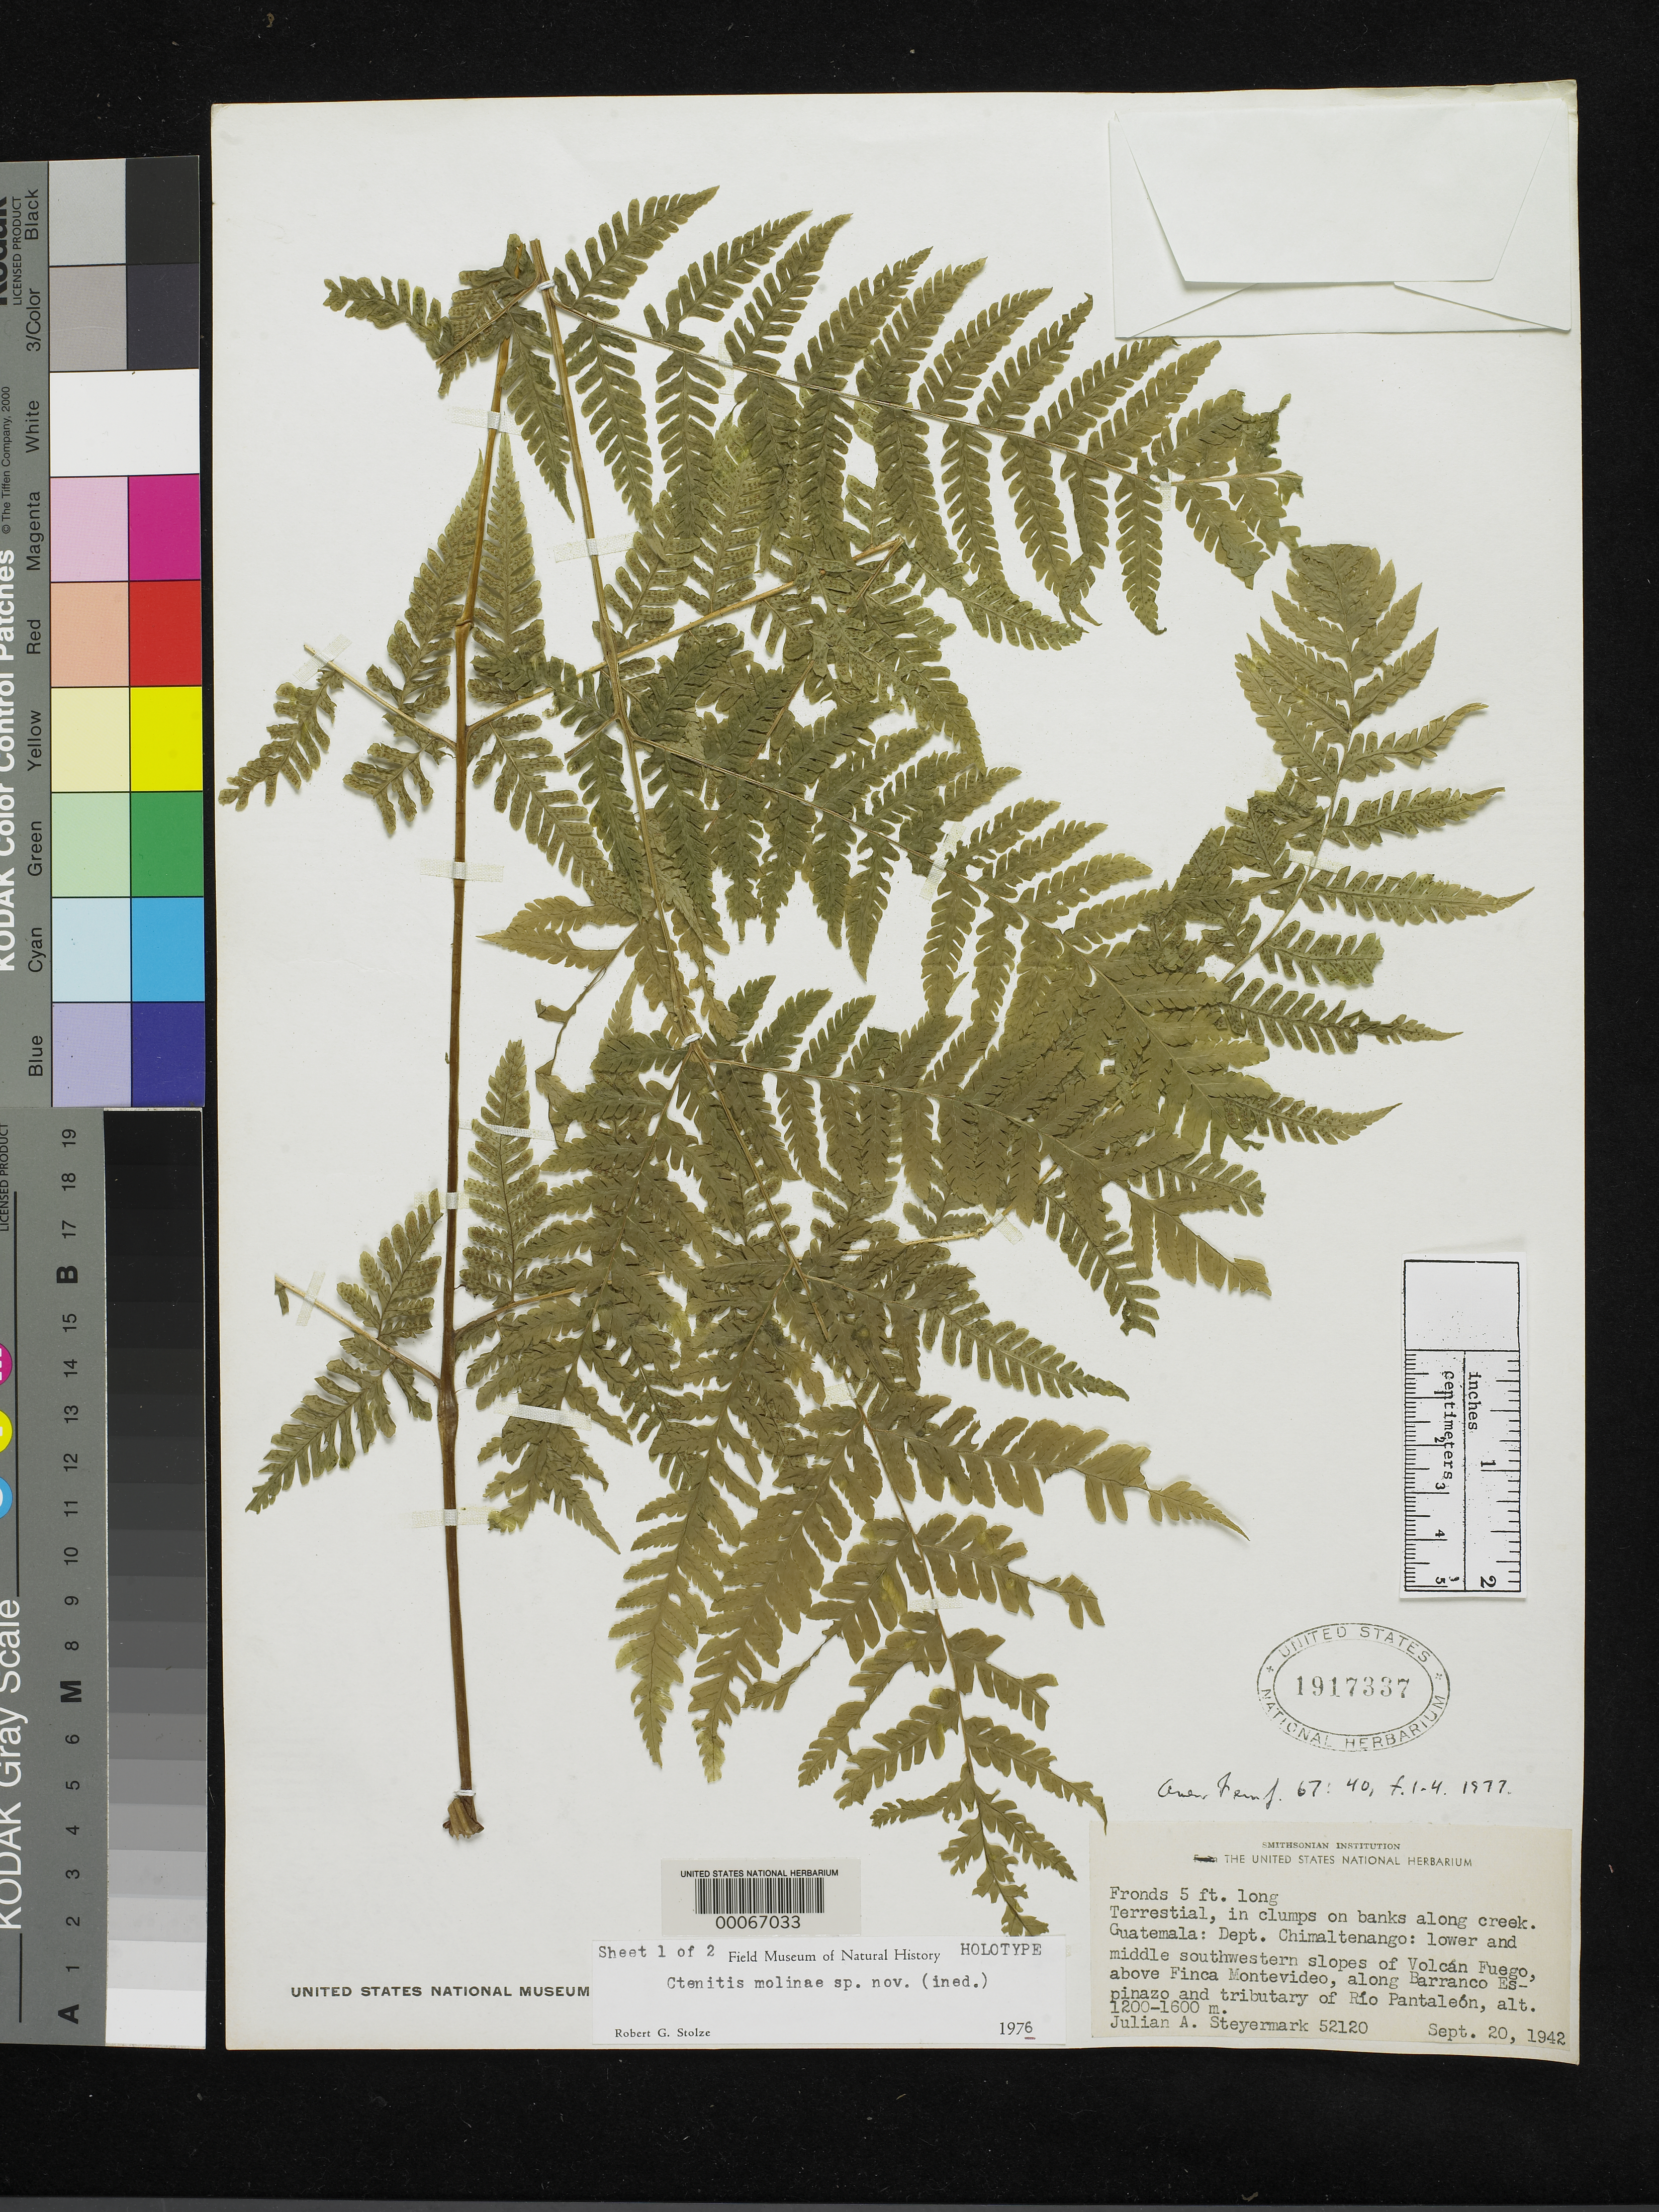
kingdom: Plantae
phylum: Tracheophyta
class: Polypodiopsida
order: Polypodiales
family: Dryopteridaceae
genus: Ctenitis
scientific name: Ctenitis molinae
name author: Stolze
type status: Holotype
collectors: J. Steyermark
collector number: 52120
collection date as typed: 20 Sep 1942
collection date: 1942-09-20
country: Guatemala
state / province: Chimaltenango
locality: Volcan Fuego, above Finca Montevideo.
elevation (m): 1200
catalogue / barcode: US 1917337